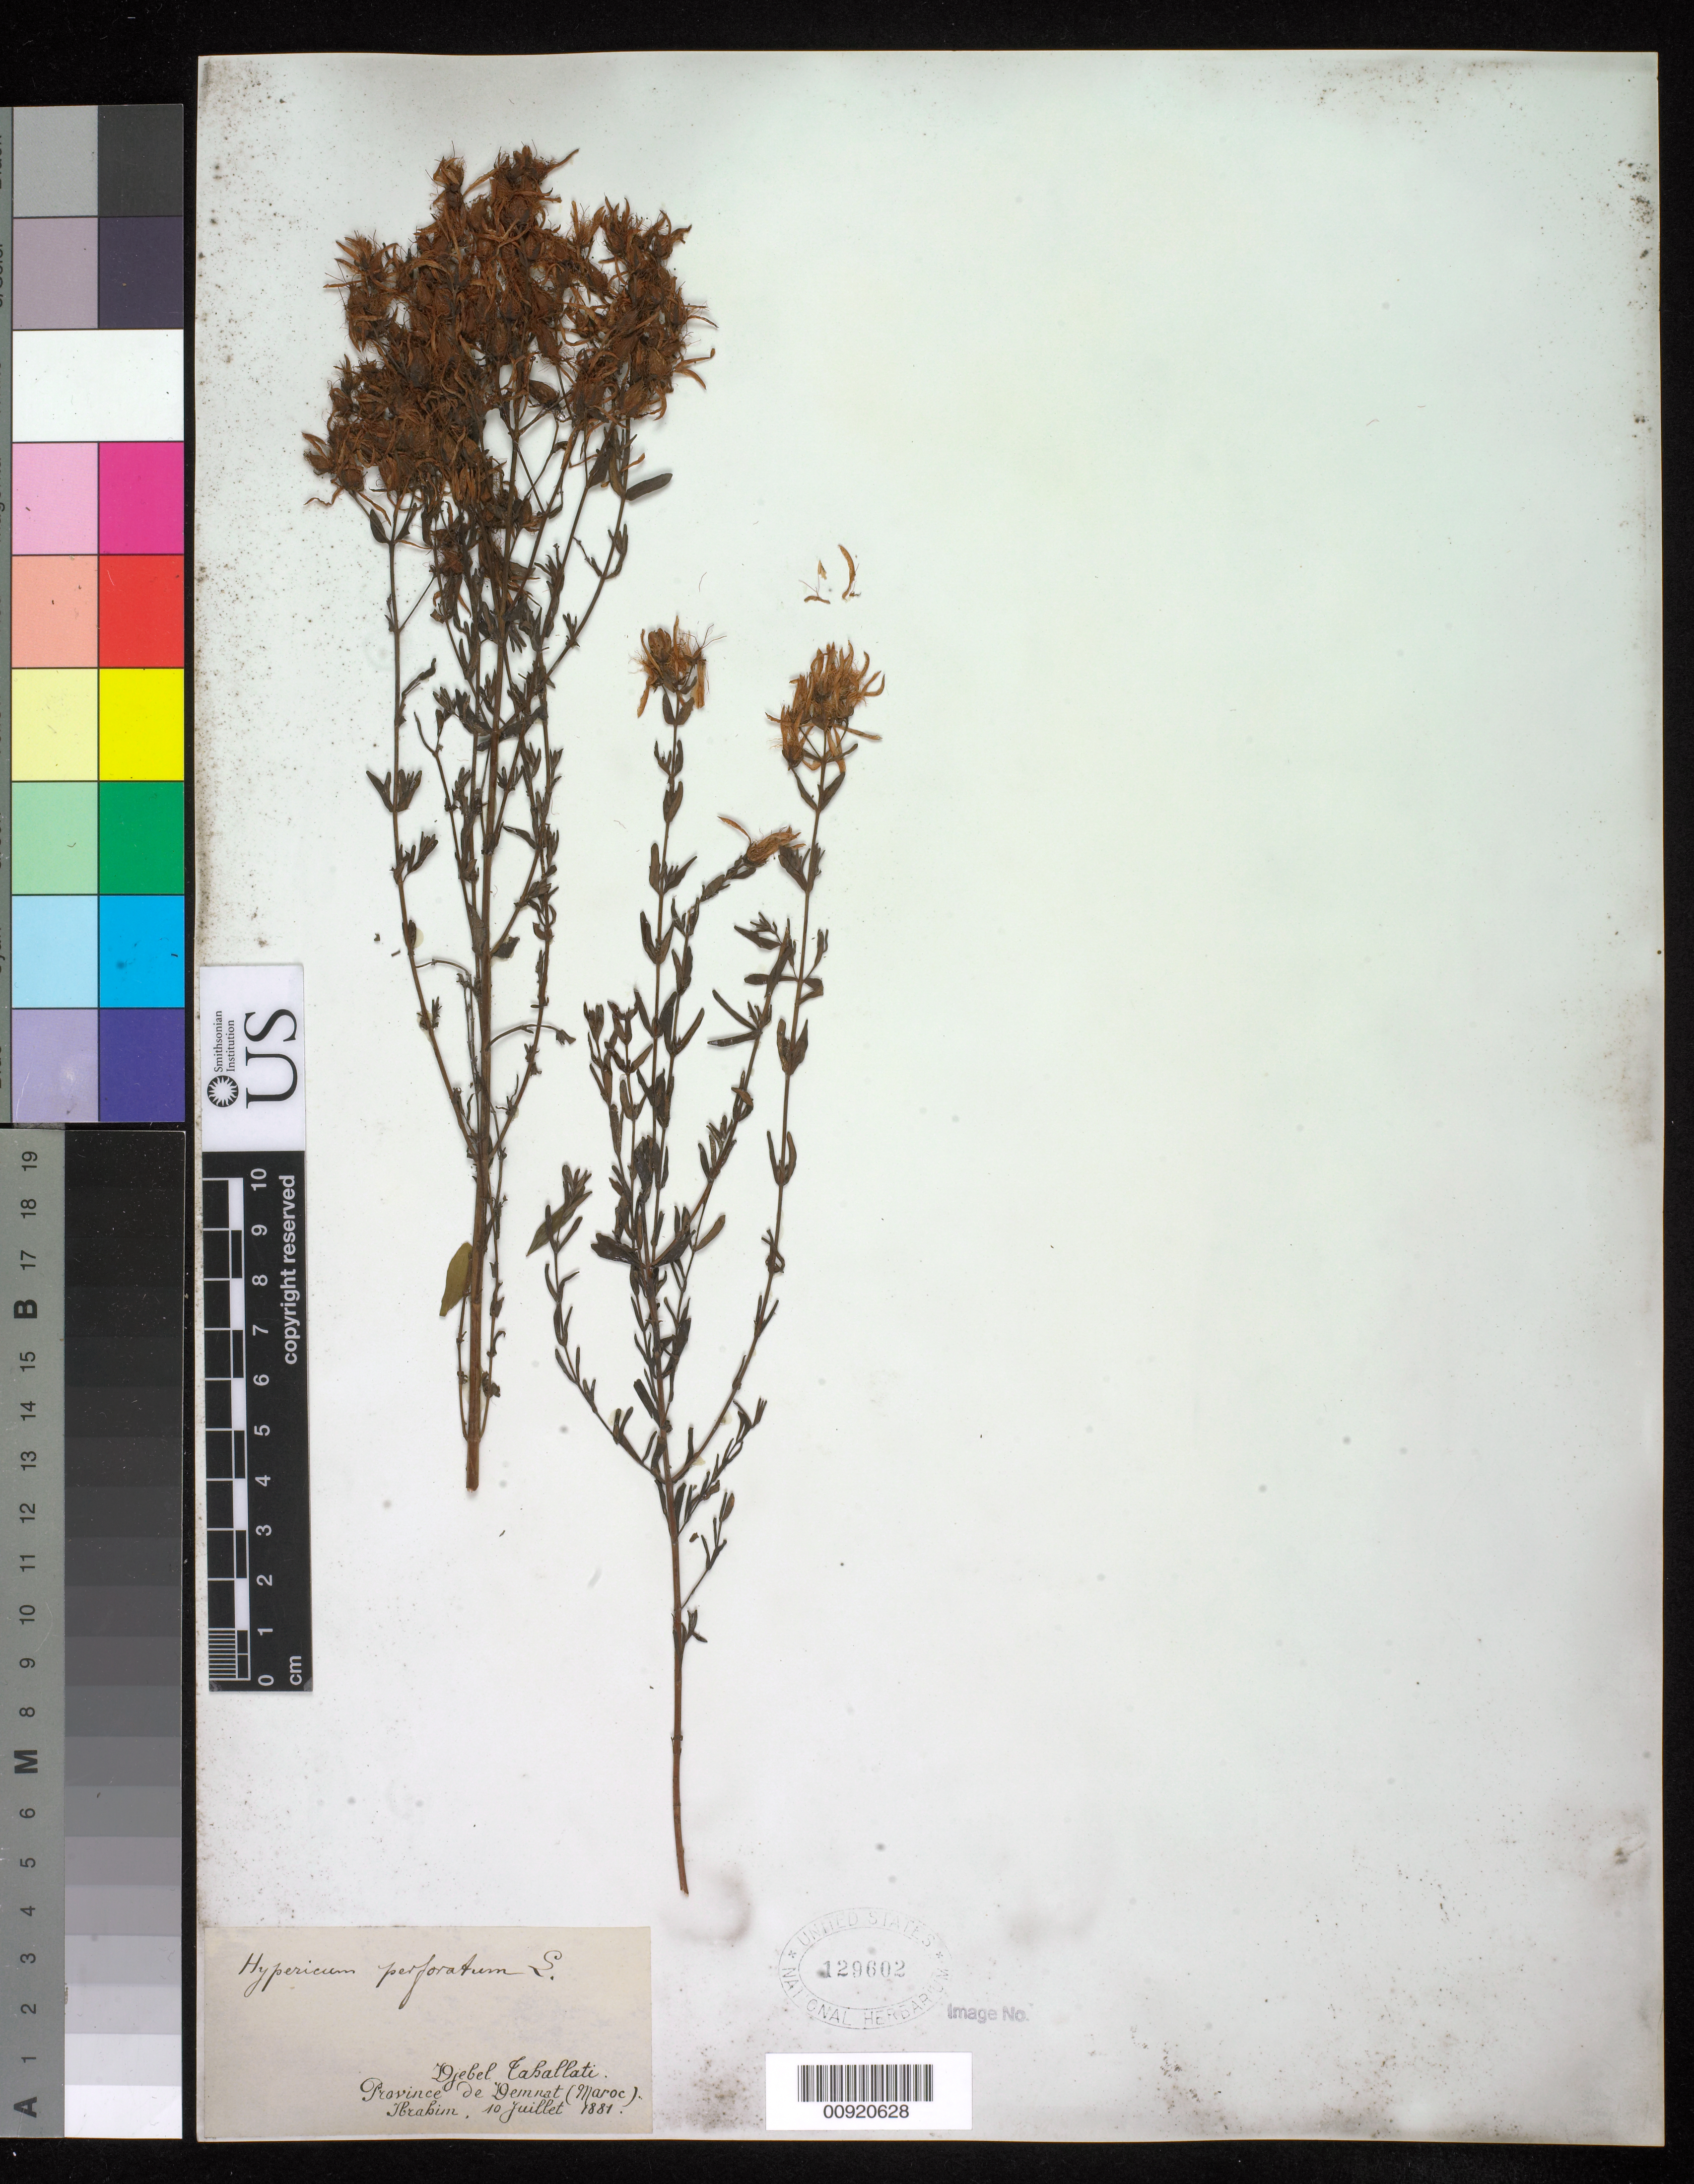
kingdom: Plantae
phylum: Tracheophyta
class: Magnoliopsida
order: Malpighiales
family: Hypericaceae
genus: Hypericum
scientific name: Hypericum perfoliatum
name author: L.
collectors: Brahim, --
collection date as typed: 10 Jul 1881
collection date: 1881-07-10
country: Morocco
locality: Djebel Cahallati, province de demnat.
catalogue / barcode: US 129602